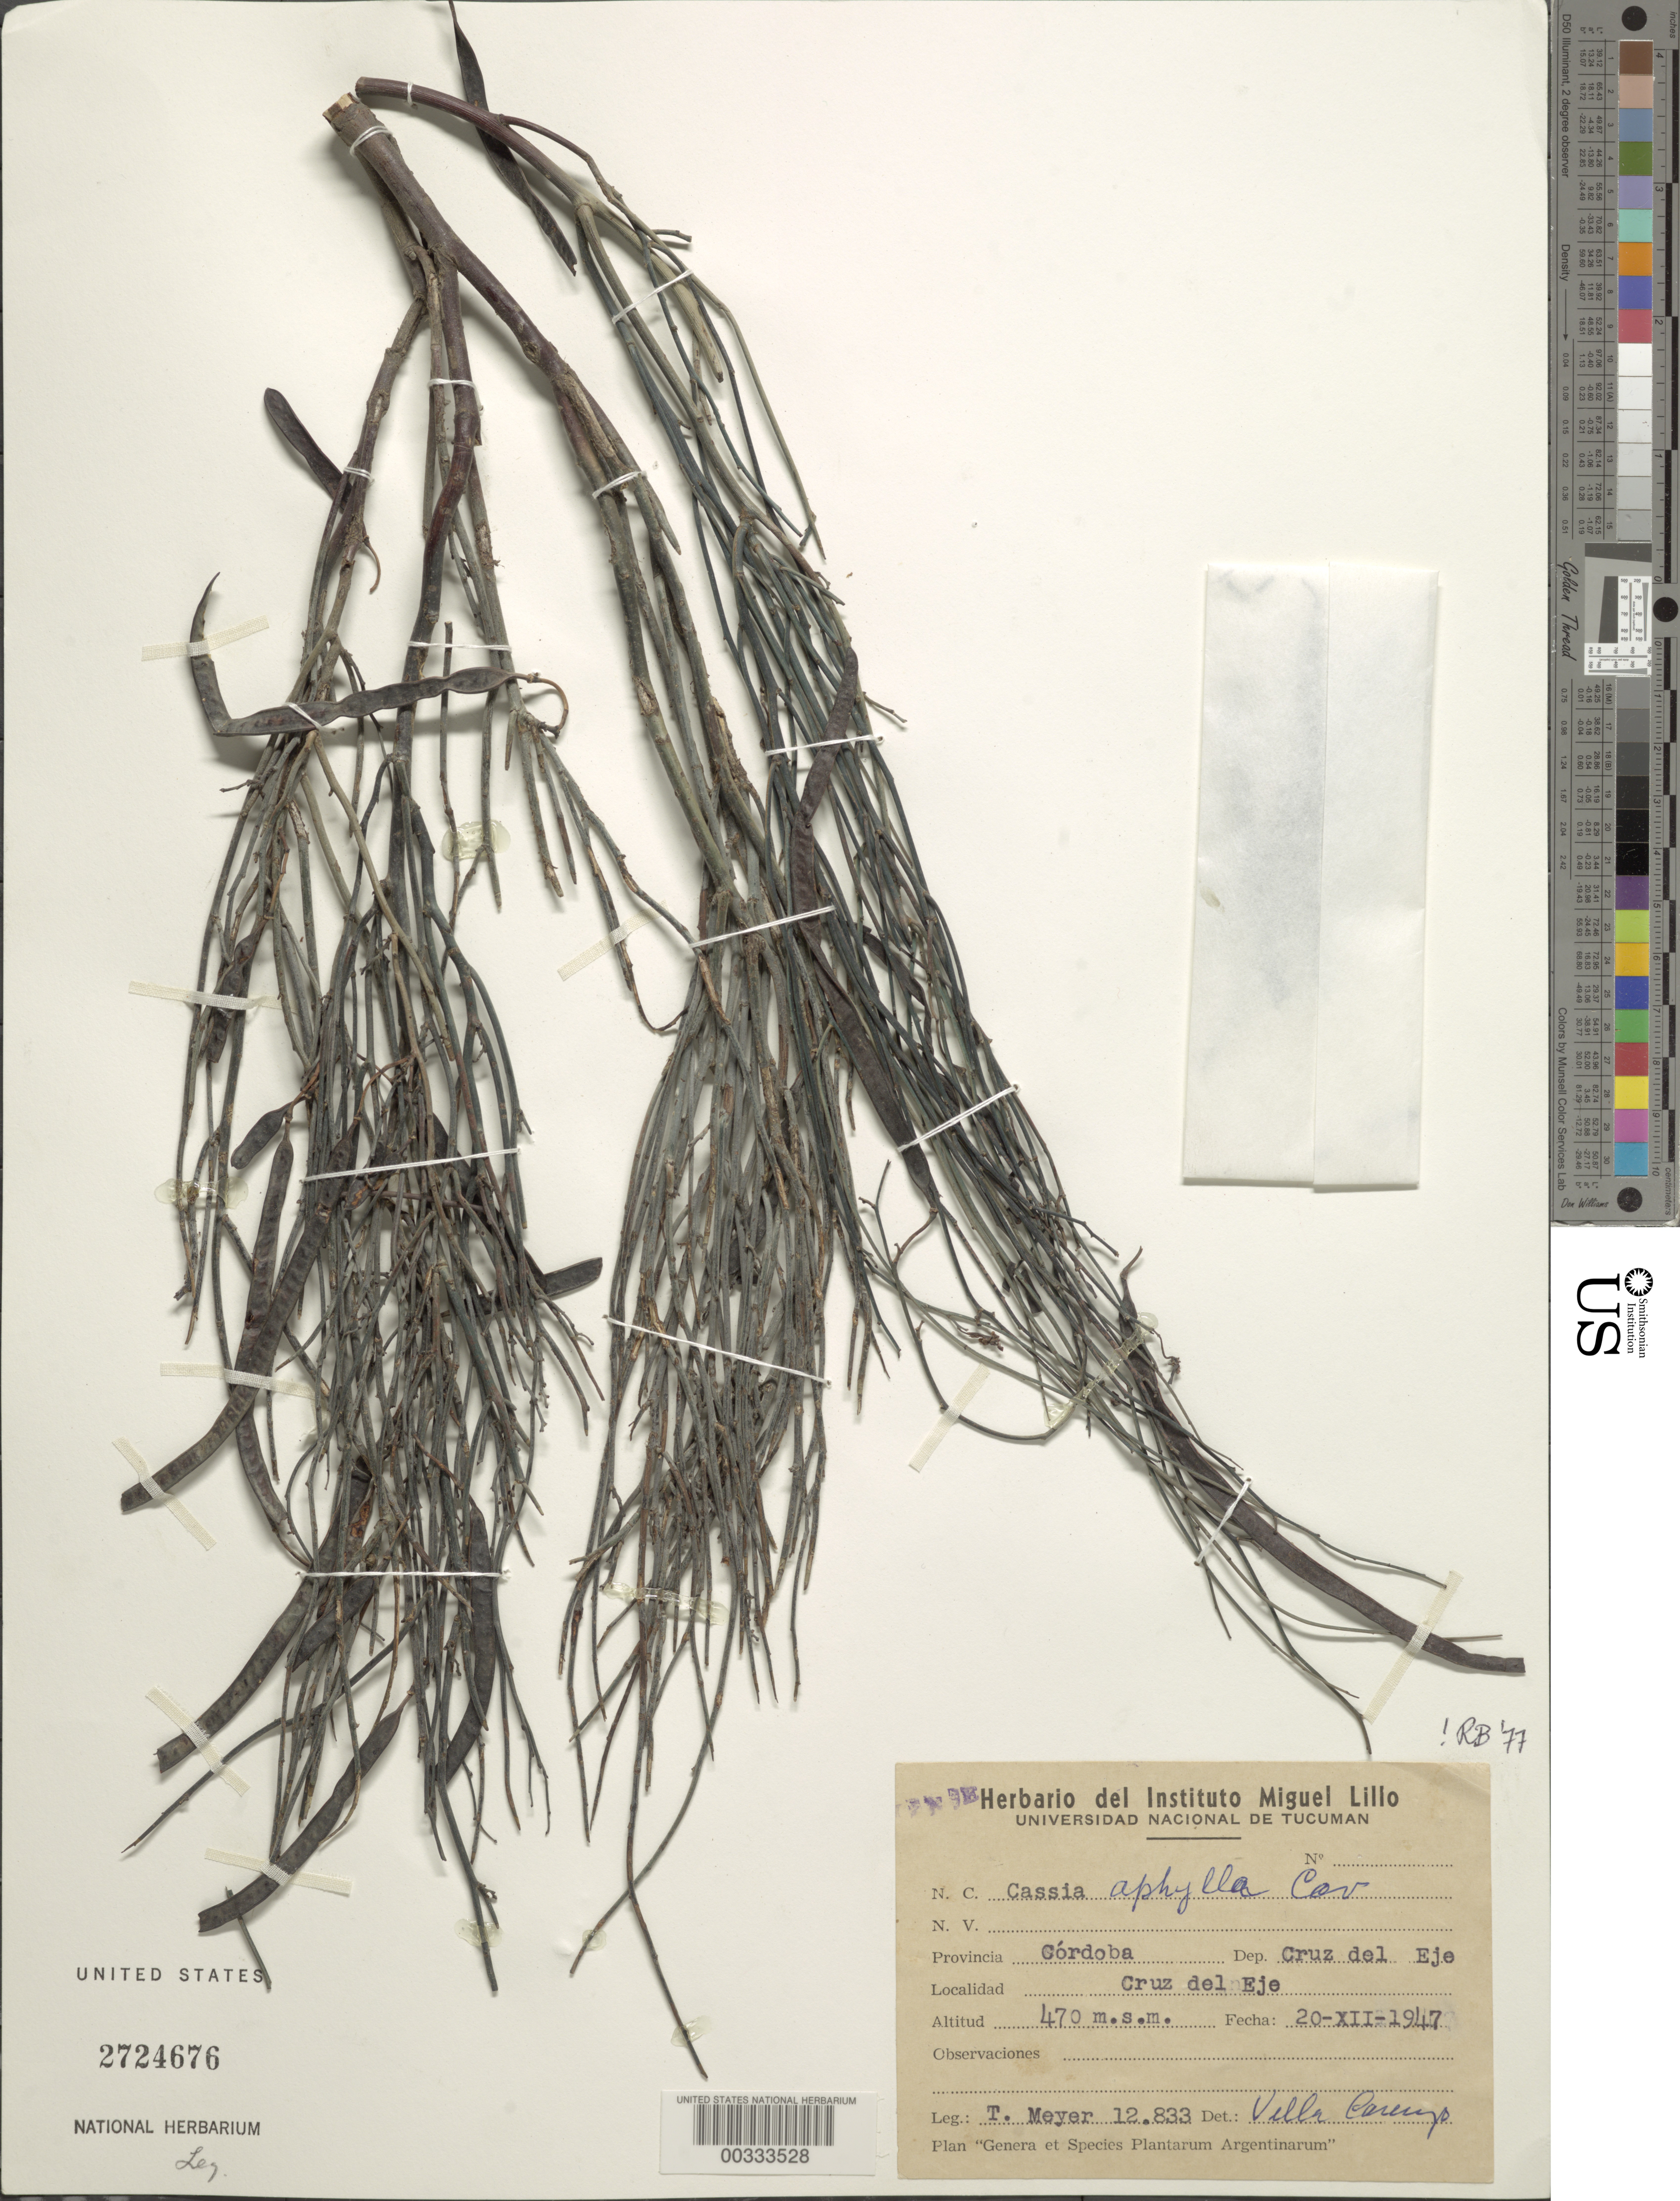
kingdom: Plantae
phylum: Tracheophyta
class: Magnoliopsida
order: Fabales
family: Fabaceae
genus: Senna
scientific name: Senna aphylla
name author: (Cav.) H.S. Irwin & Barneby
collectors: T. Meyer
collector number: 12833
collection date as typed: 20 Dec 1947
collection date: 1947-12-20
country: Argentina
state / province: Córdoba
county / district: Cruz del Eje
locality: Cruz del Eje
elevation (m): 470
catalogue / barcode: US 2724676